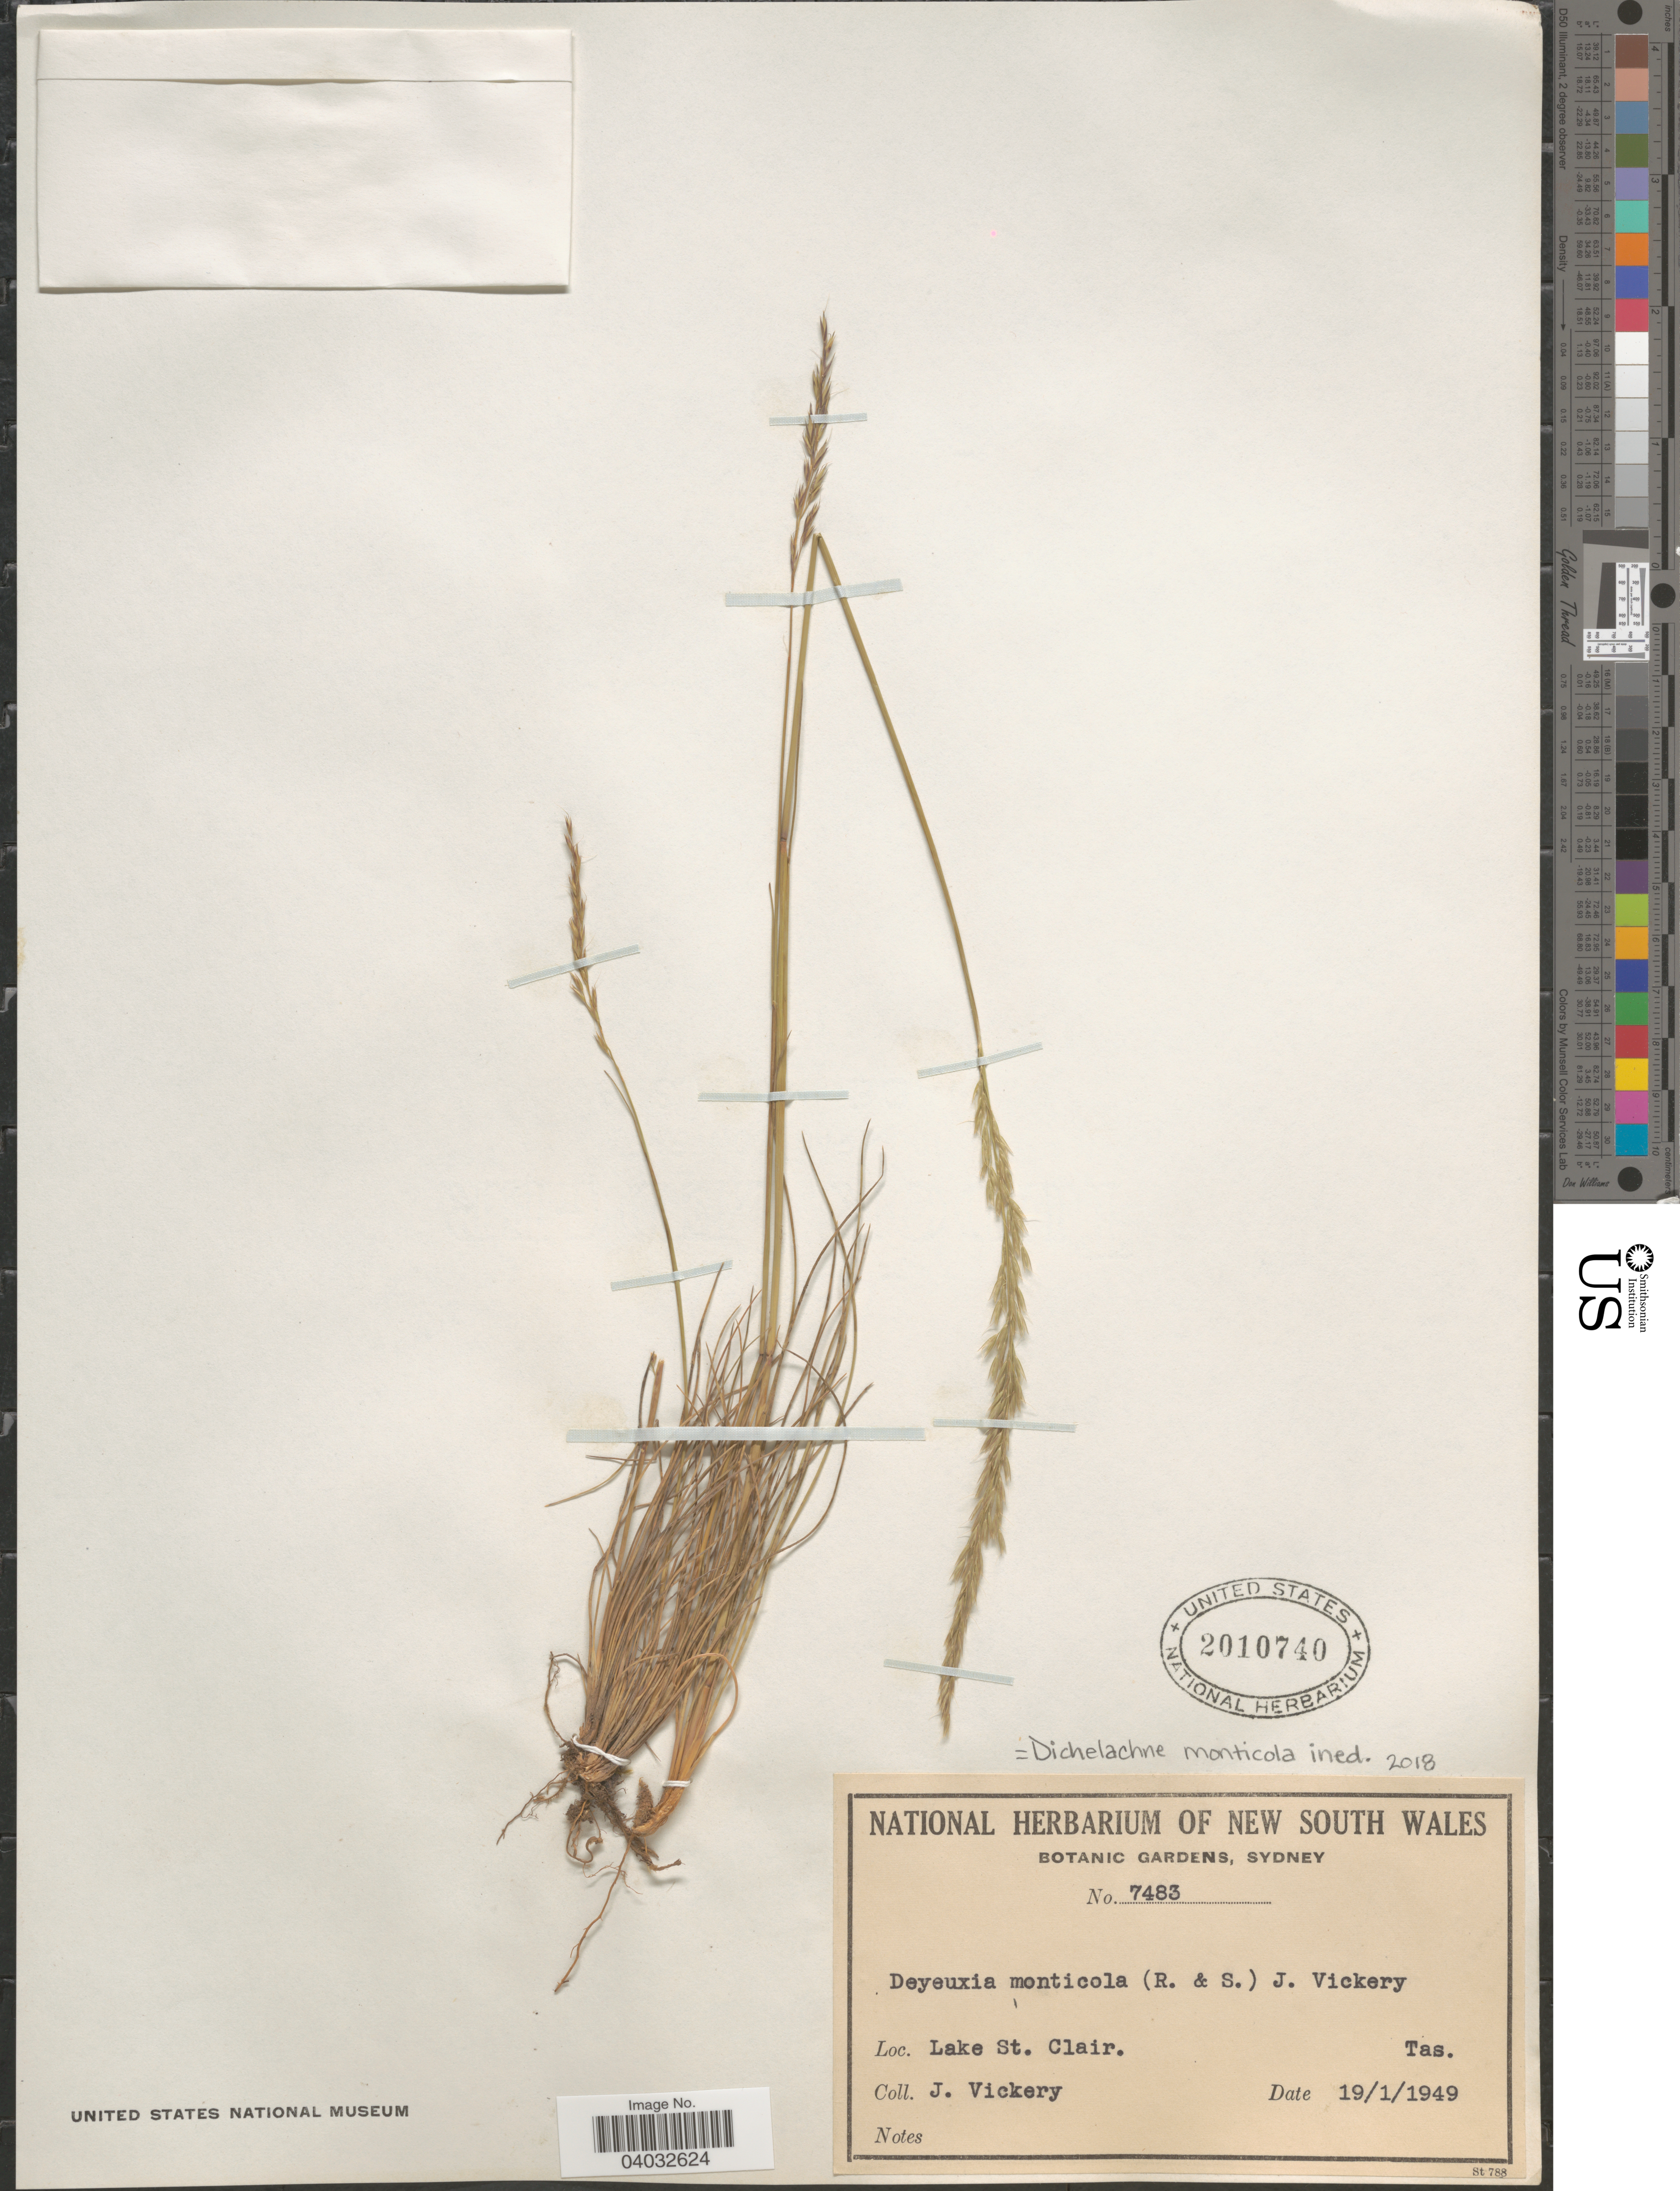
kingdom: Plantae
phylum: Tracheophyta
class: Liliopsida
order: Poales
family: Poaceae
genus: Dichelachne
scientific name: Dichelachne monticola ined.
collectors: J. Vickery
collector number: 7483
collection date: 1949-01-19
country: Australia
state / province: Tasmania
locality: Lake St. Clair.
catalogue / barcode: US 2010740